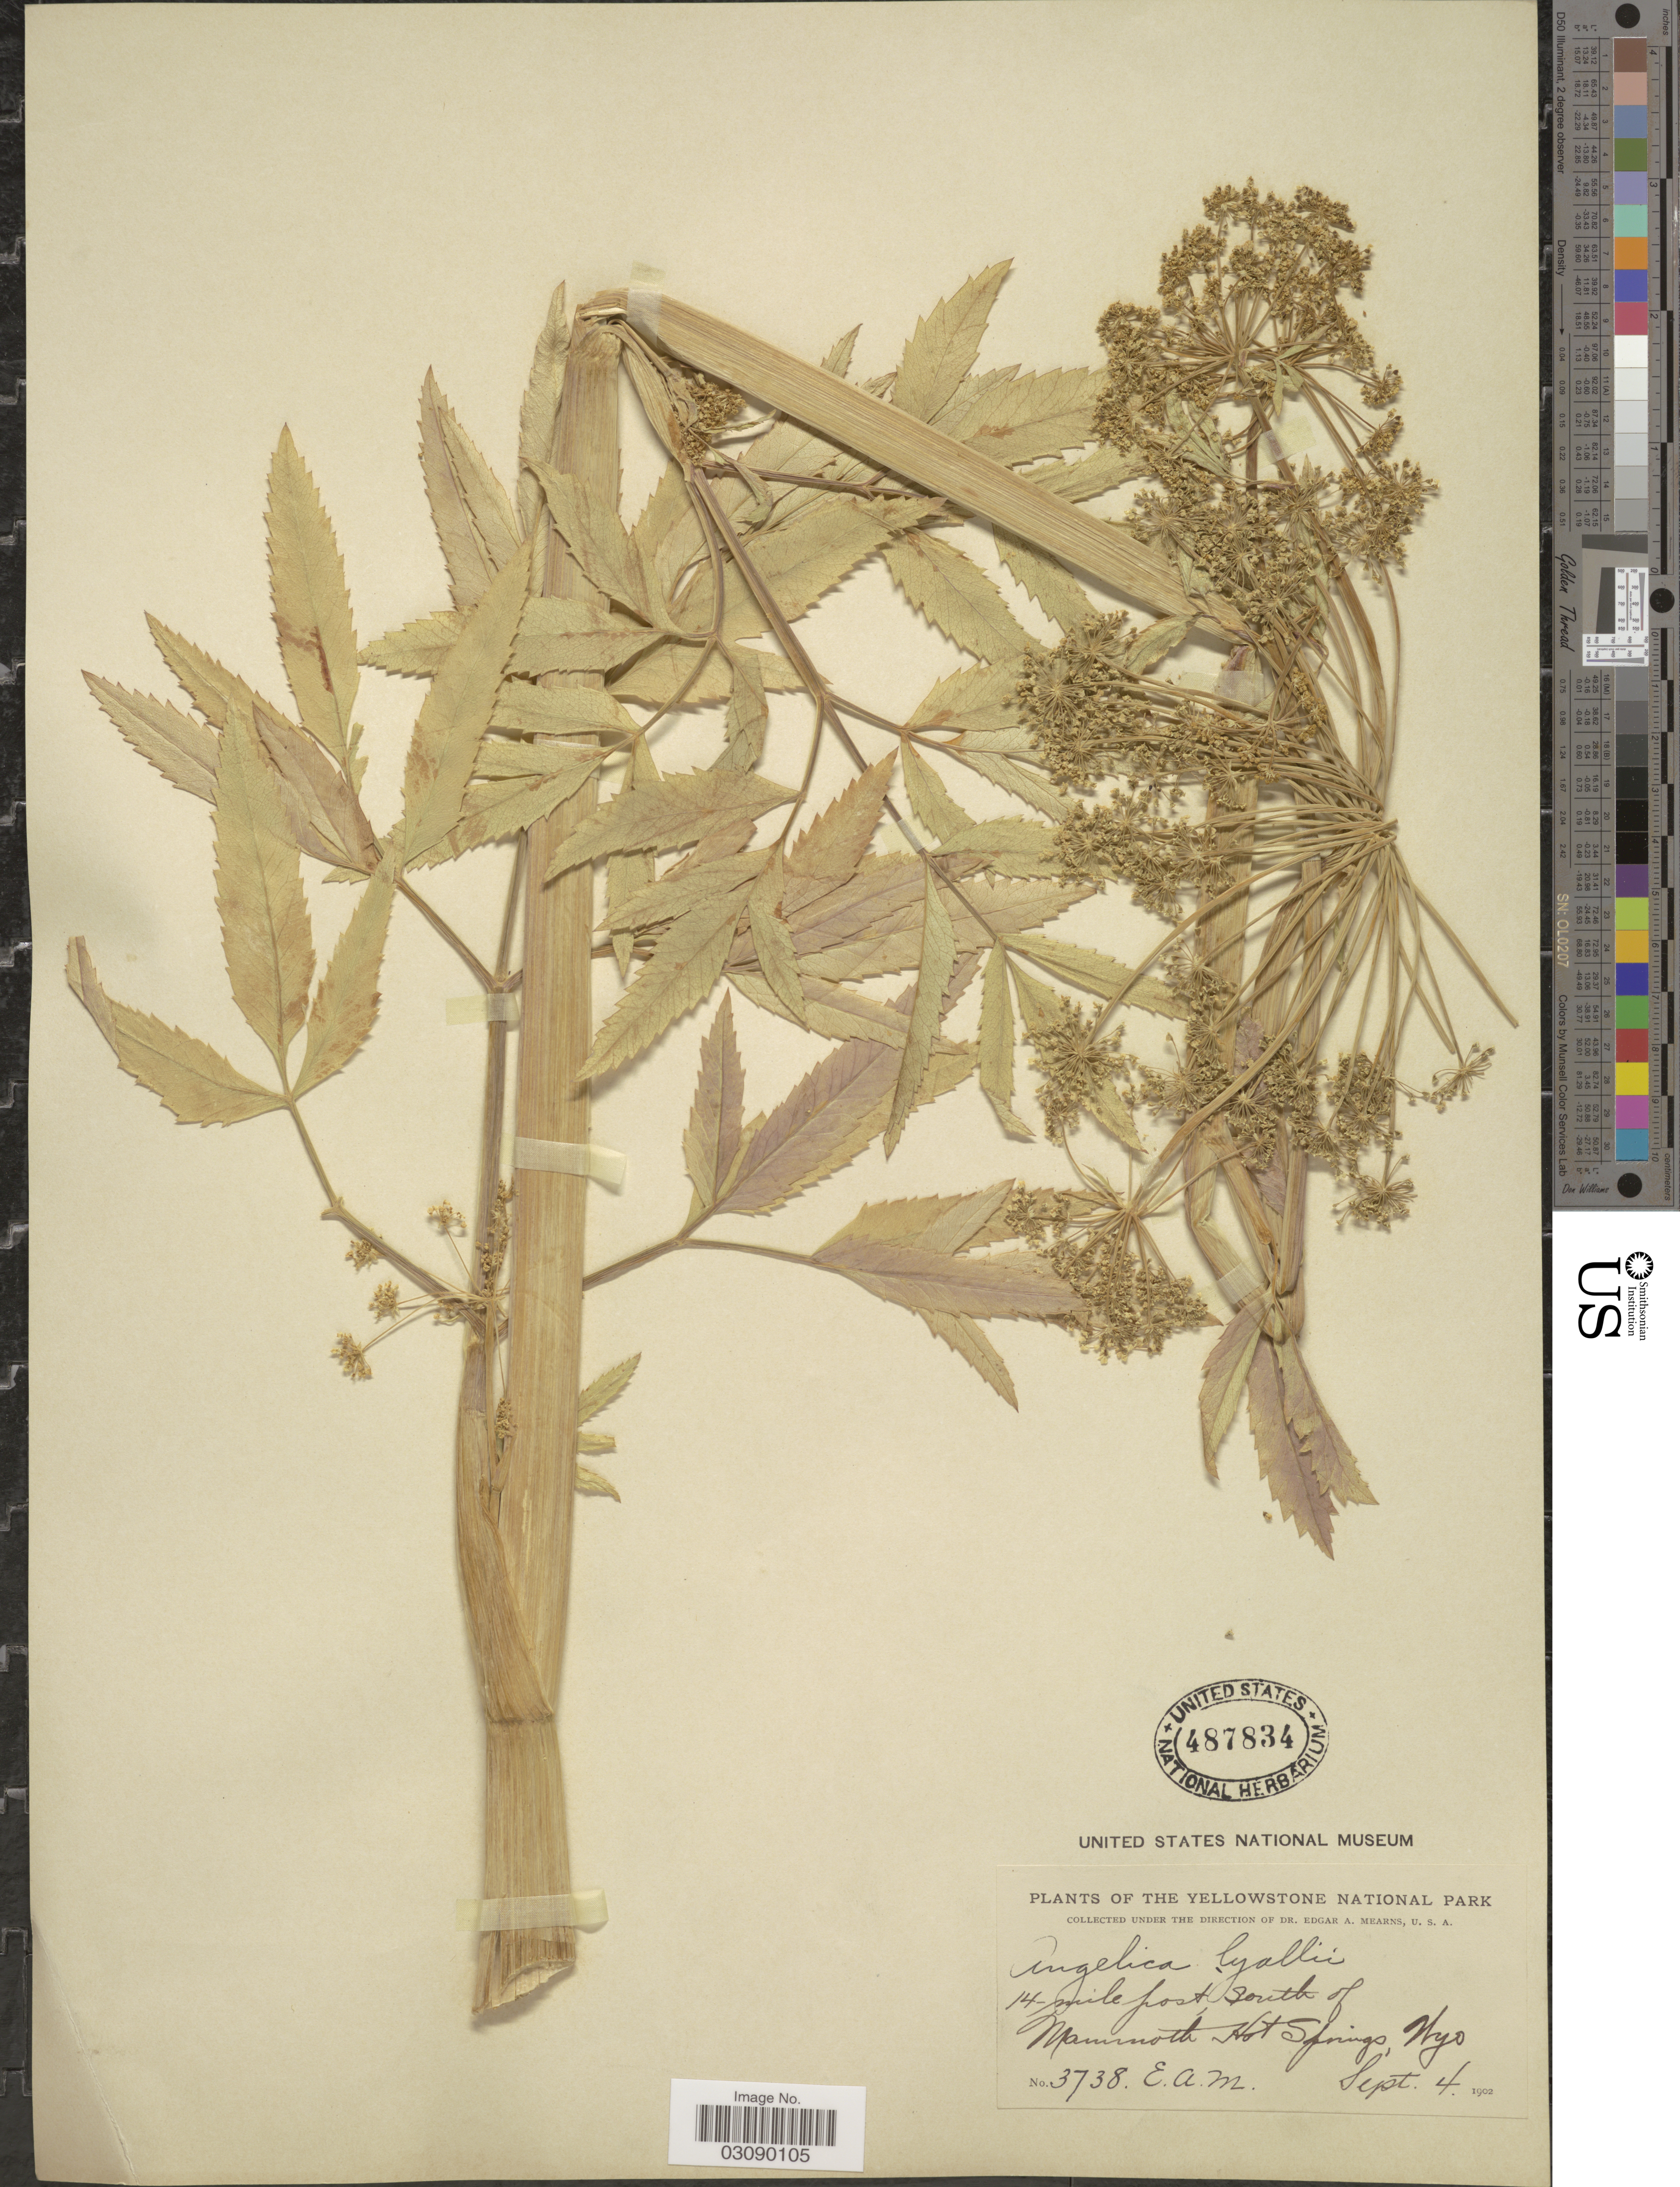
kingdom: Plantae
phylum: Tracheophyta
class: Magnoliopsida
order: Apiales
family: Apiaceae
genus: Angelica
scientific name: Angelica arguta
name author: Nutt.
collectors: E. A. Mearns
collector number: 3738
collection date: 1902-09-04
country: United States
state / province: Wyoming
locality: Yellowstone National Park. 14 mile post south of Mammoth Hot Springs.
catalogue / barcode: US 487834